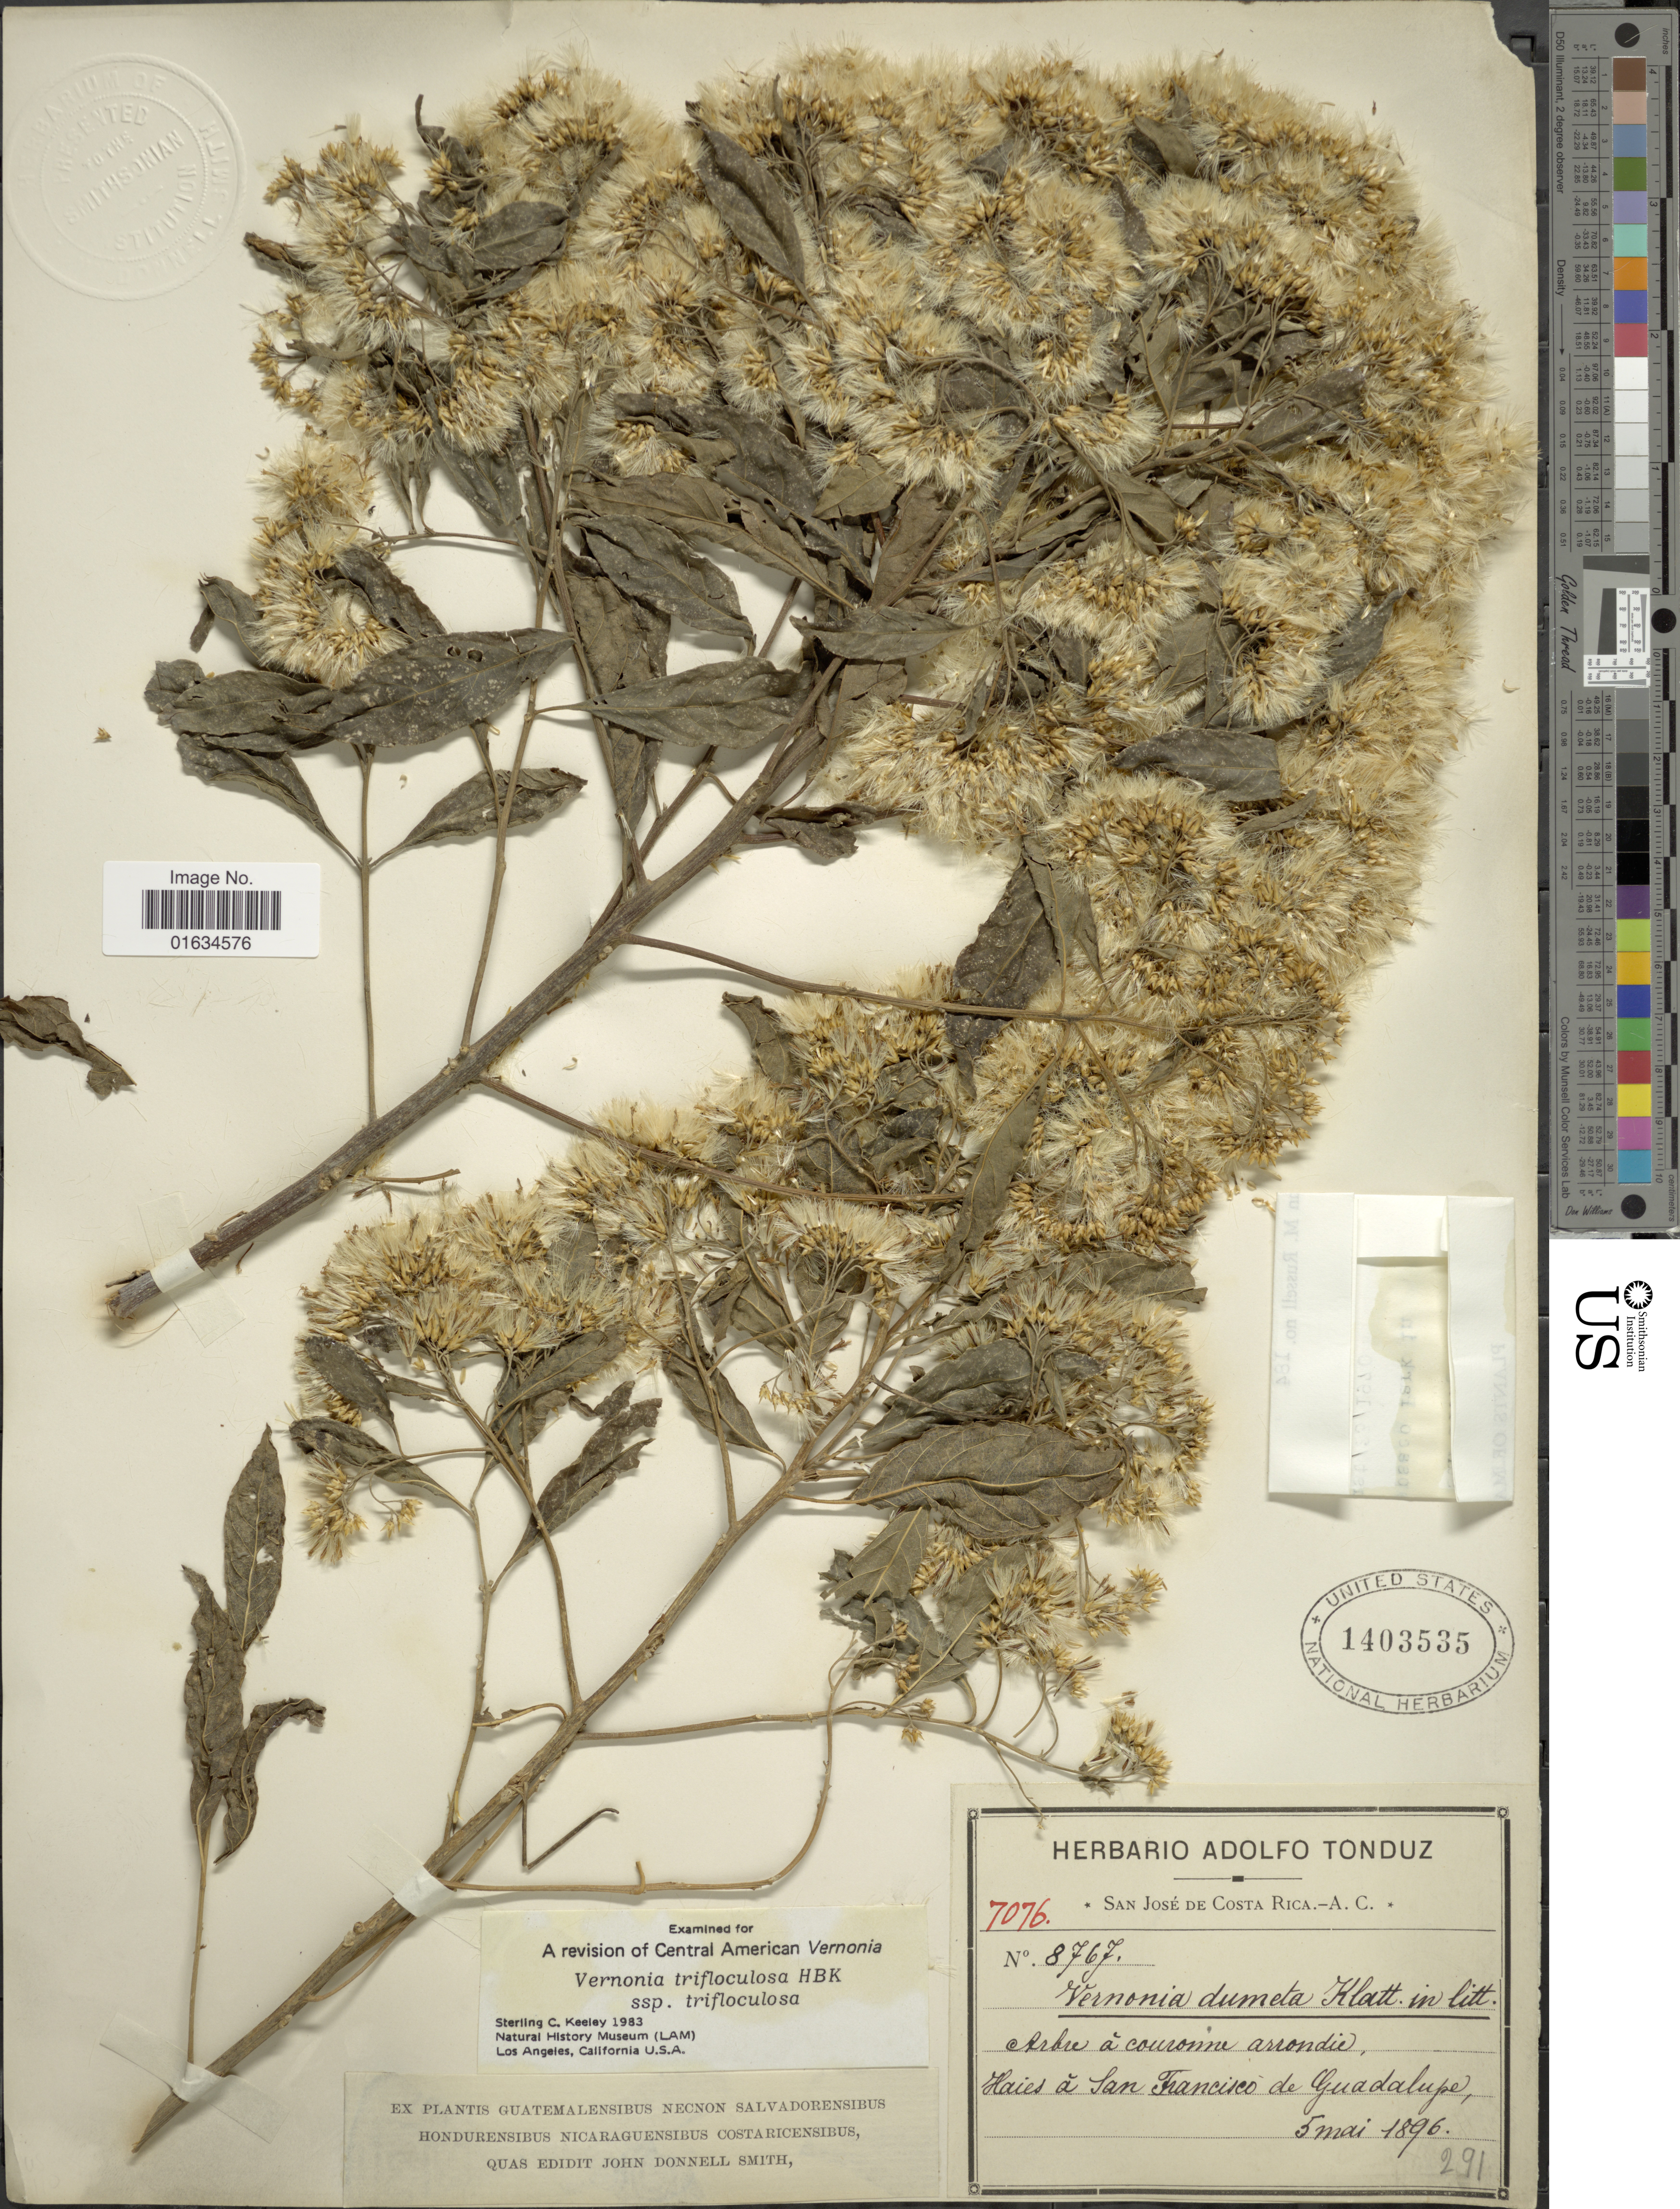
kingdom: Plantae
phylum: Tracheophyta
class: Magnoliopsida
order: Asterales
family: Asteraceae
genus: Eremosis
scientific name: Eremosis triflosculosa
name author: (Kunth) Gleason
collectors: A. Tonduz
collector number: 7076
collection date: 1986-05-15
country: Costa Rica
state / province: San José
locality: Haies a San Francisco de Guadalupe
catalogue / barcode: US 1403535